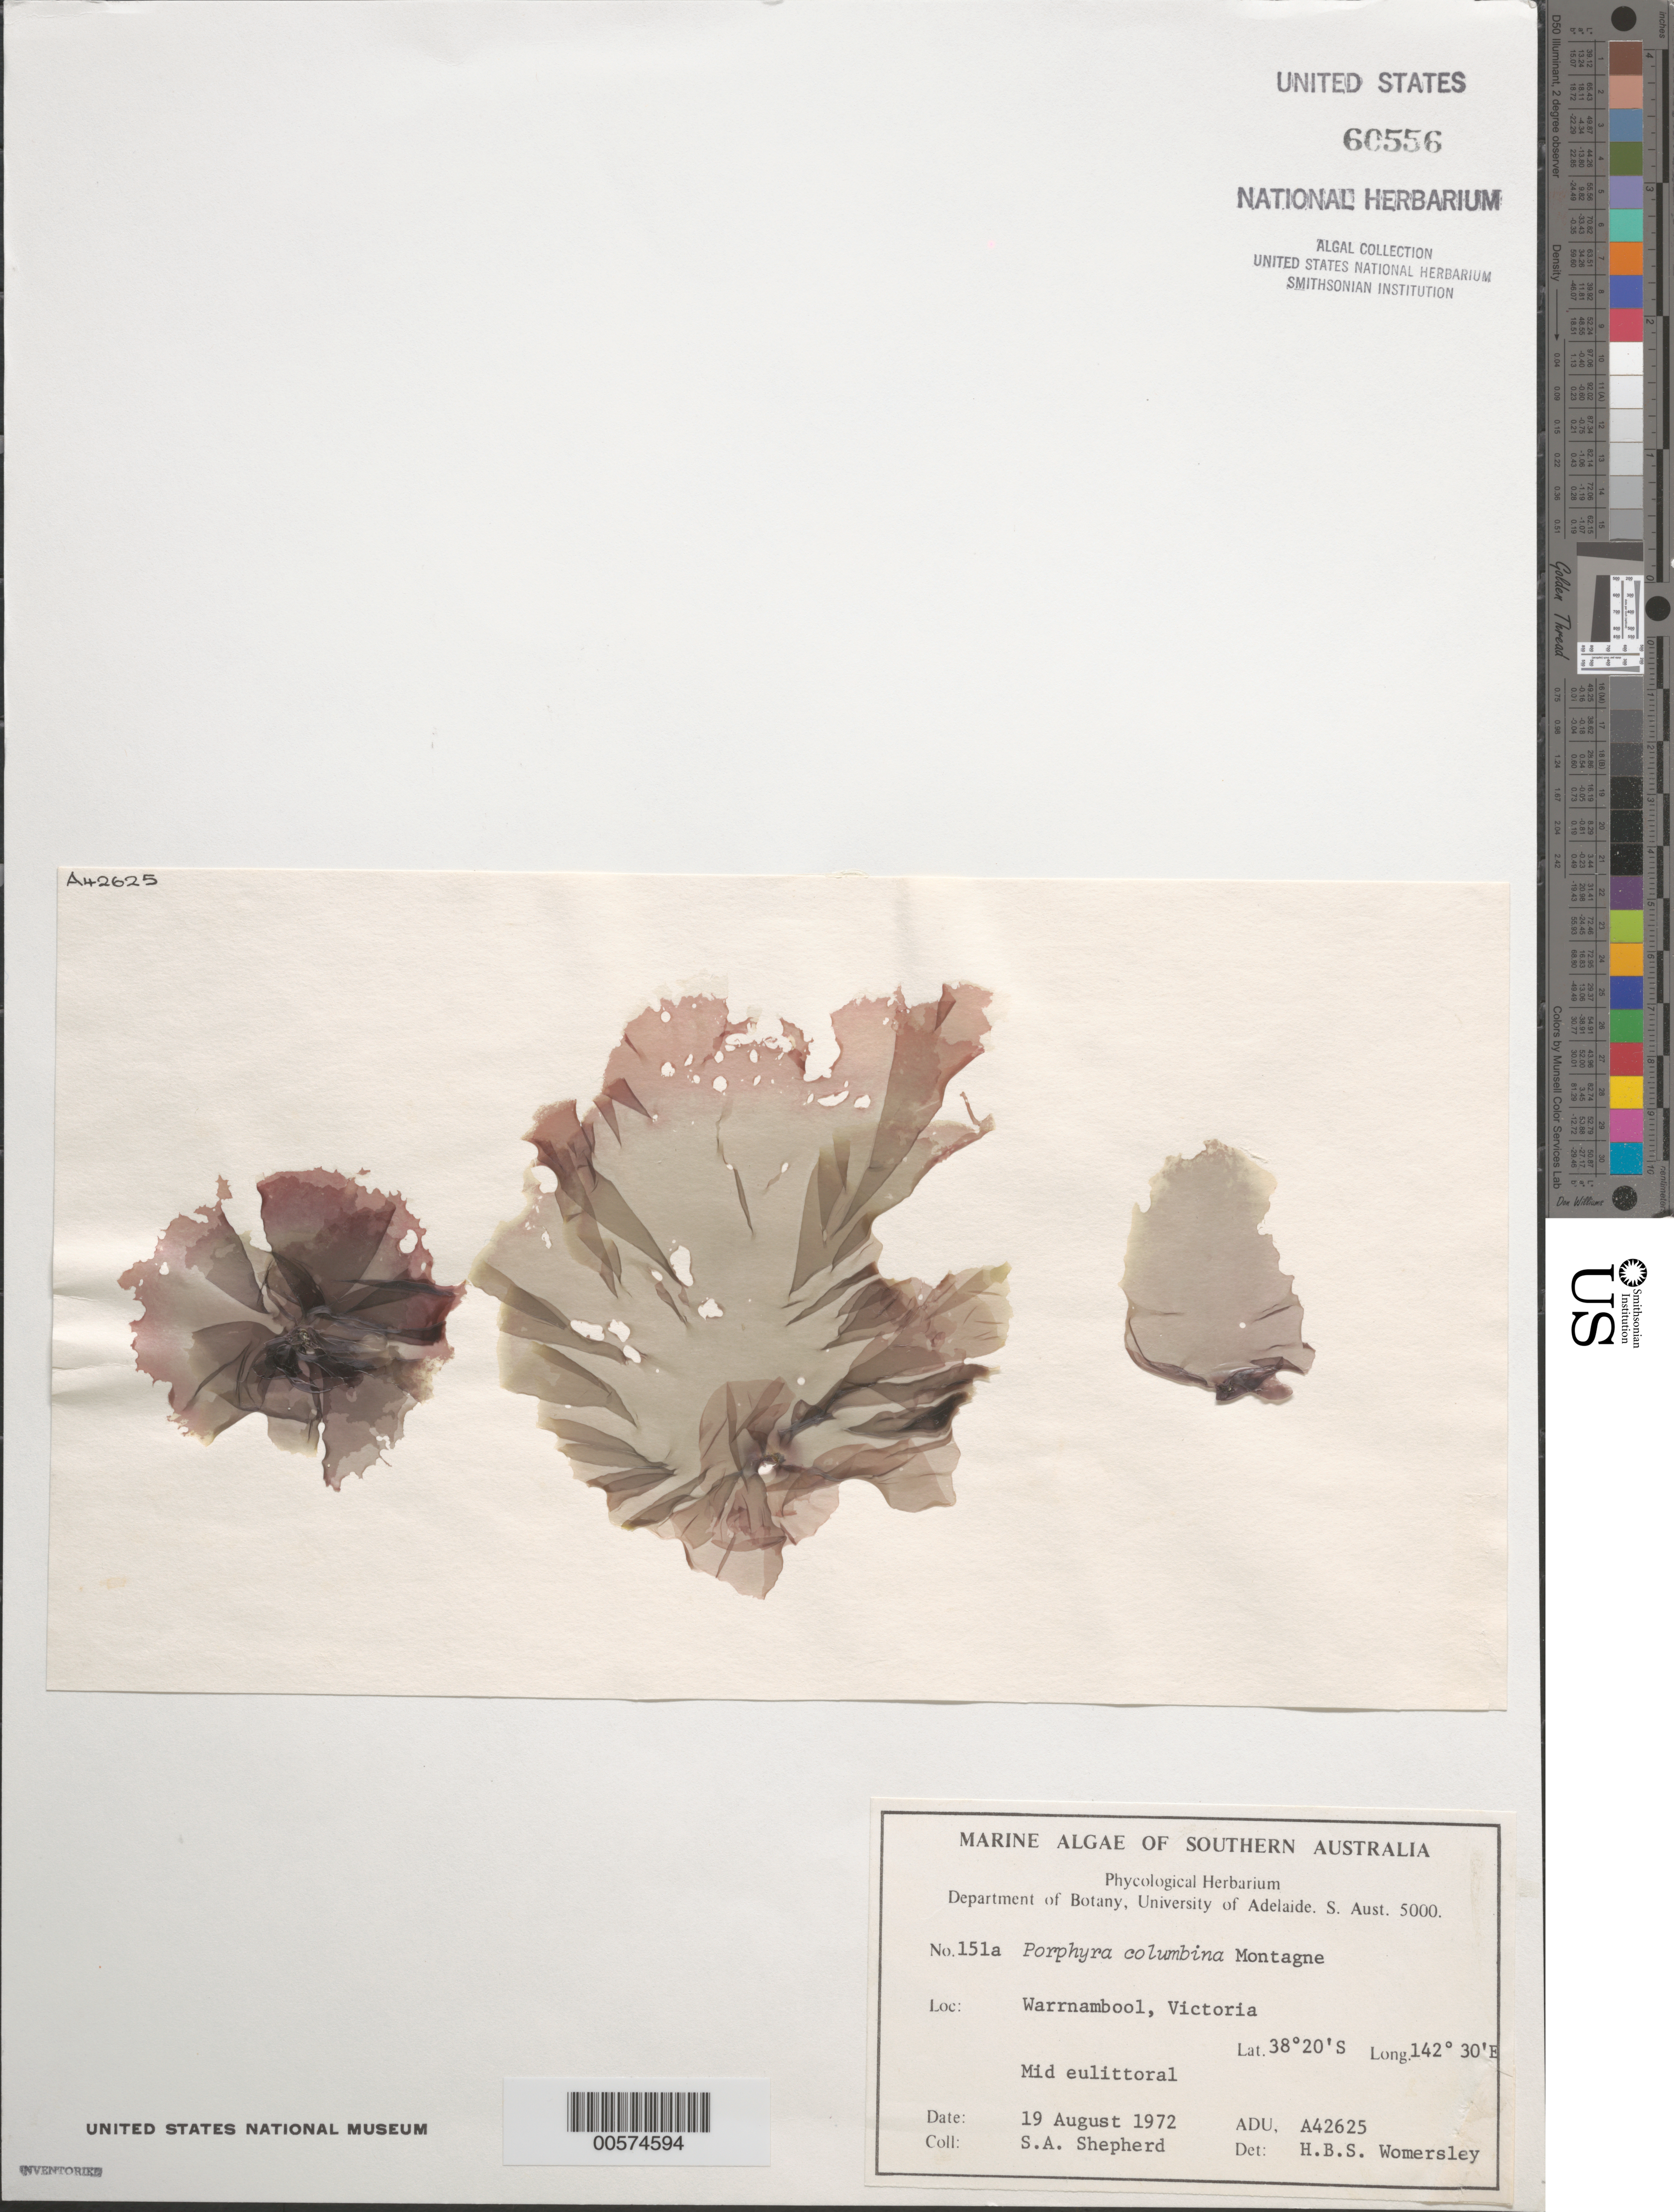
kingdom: Plantae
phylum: Rhodophyta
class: Bangiophyceae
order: Bangiales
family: Bangiaceae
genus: Pyropia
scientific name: Pyropia columbina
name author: (Mont.) W.A. Nelson in J.E. Sutherl. et al.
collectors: S. Shepherd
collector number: ADU A42625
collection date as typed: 19 Aug 1972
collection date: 1972-08-19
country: Australia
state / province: Victoria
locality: Warrnambool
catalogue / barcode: US 60556